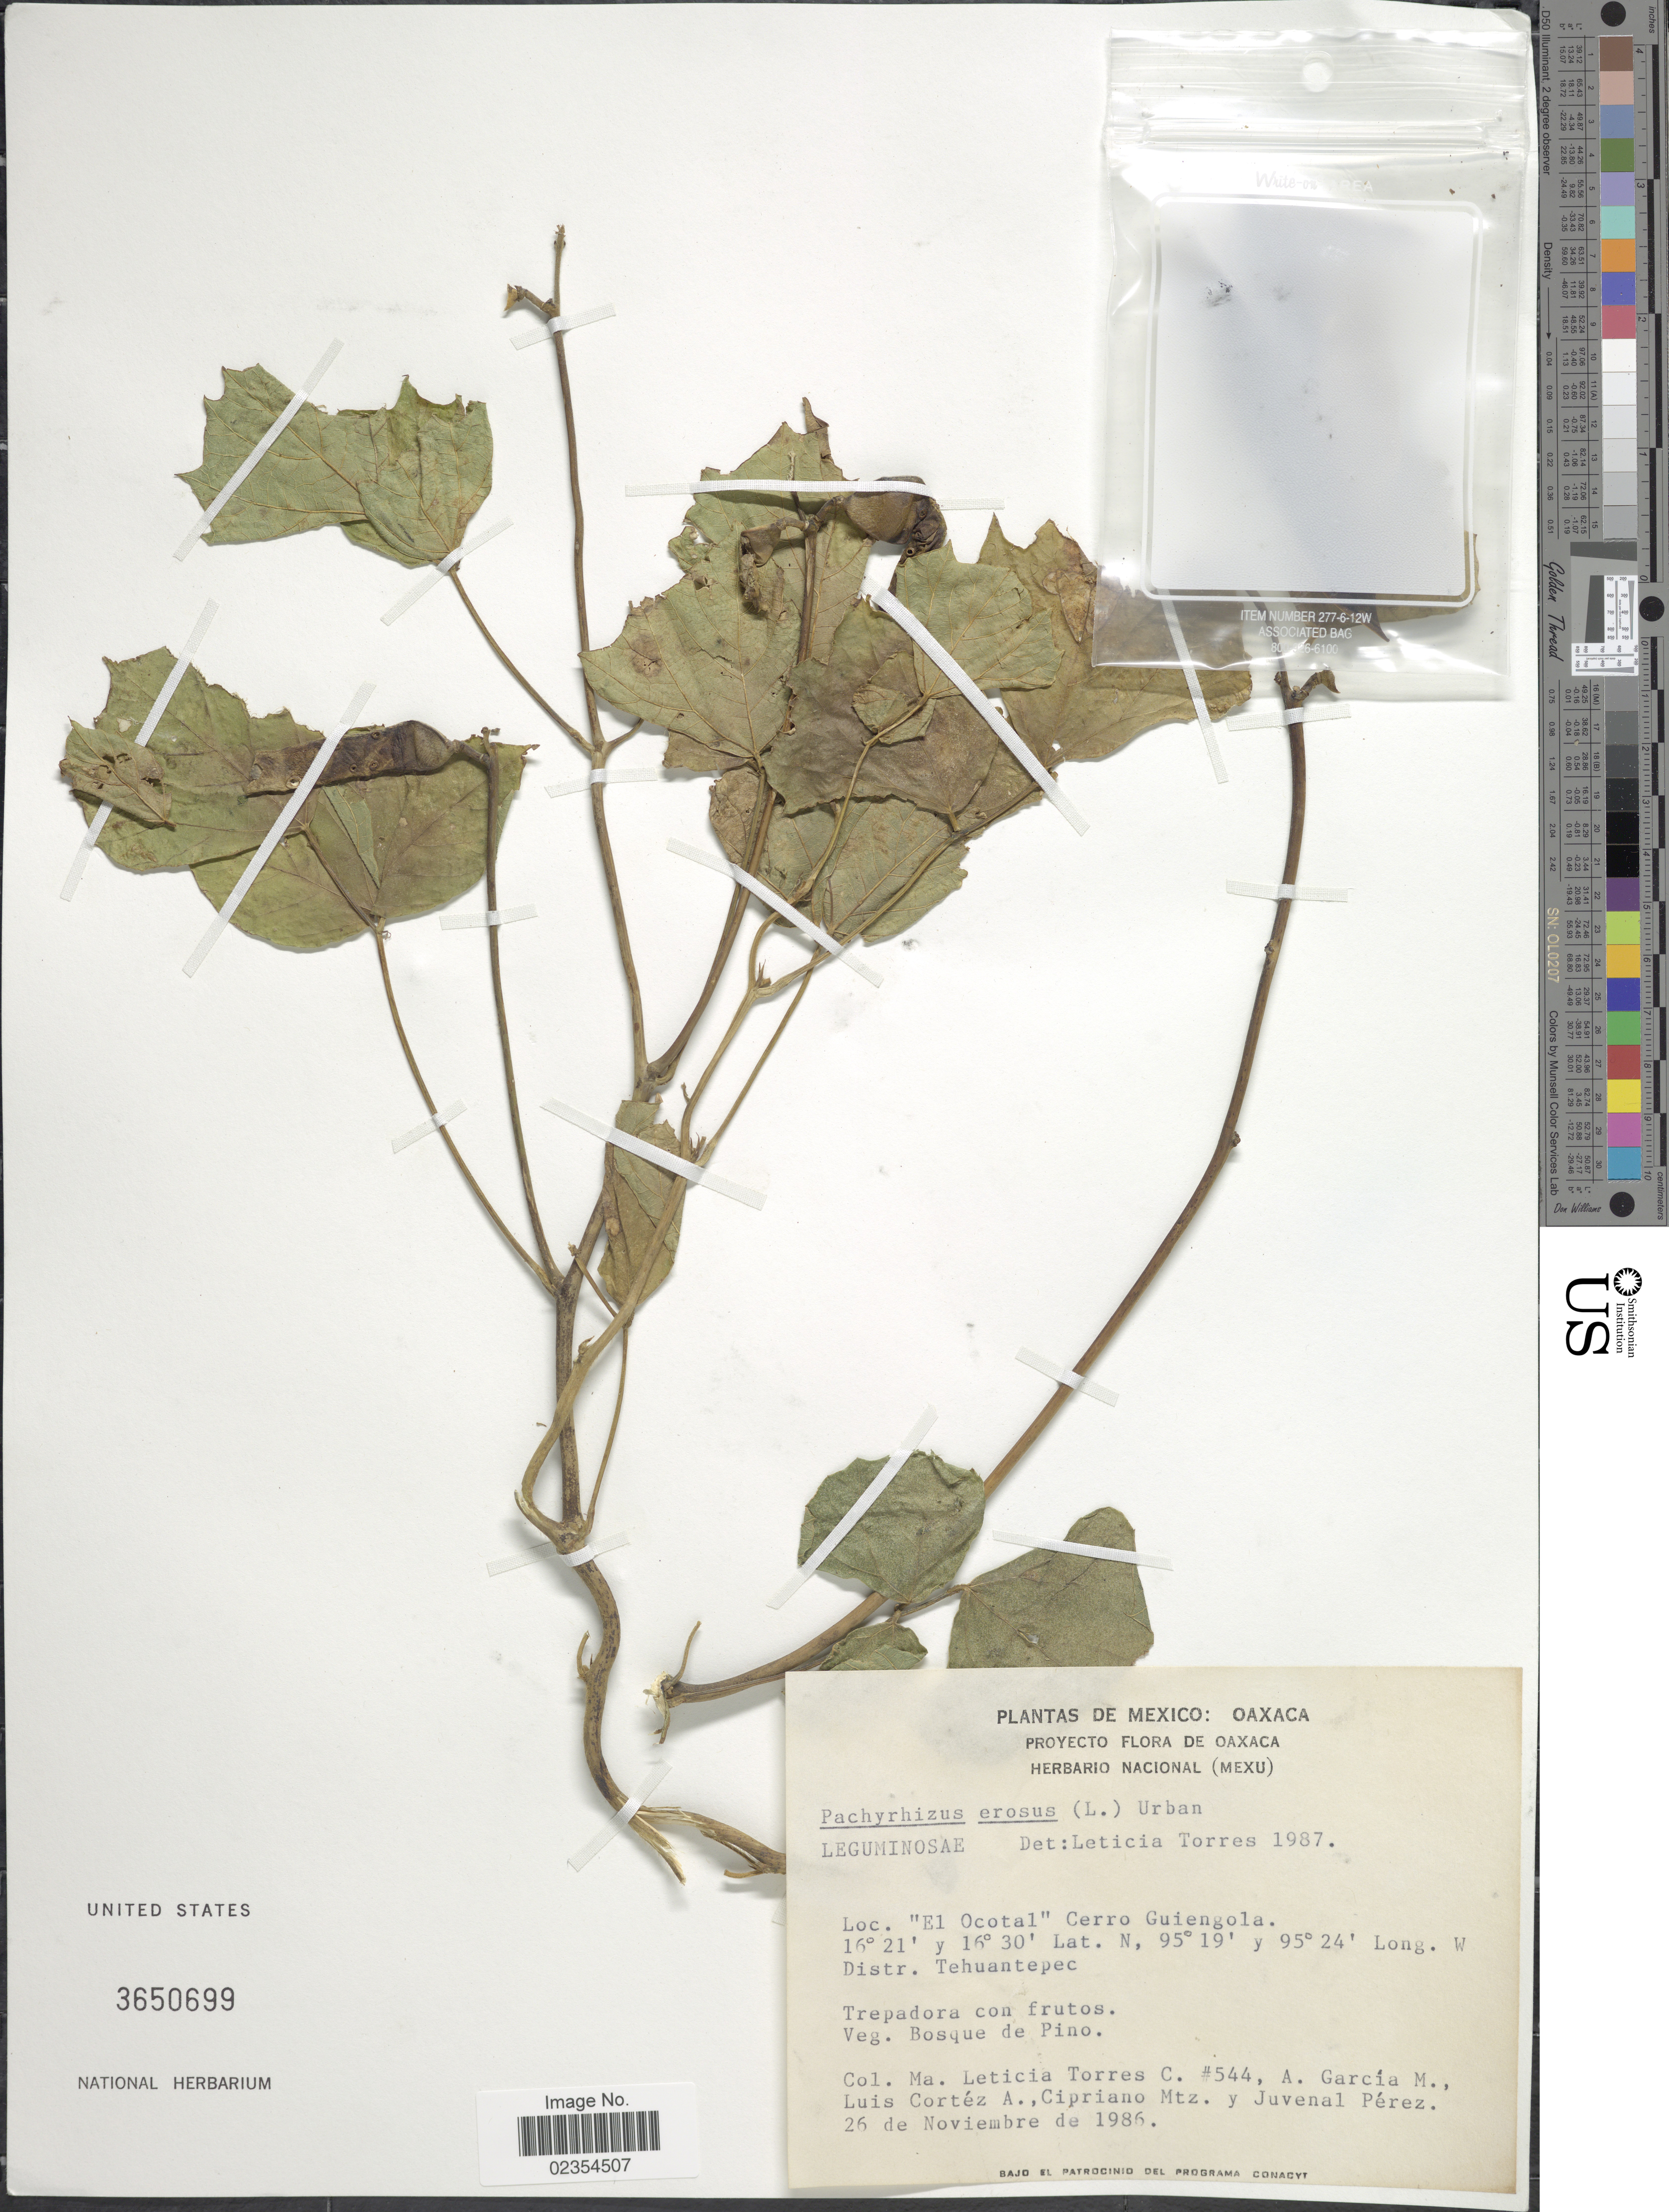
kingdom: Plantae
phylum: Tracheophyta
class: Magnoliopsida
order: Fabales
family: Fabaceae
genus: Pachyrhizus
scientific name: Pachyrhizus erosus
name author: (L.) Urb.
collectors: M. L. Torres Colin, A. García M., L. Cortez A., C. Martínez & J. Perez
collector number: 544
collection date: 1986-11-26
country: Mexico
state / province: Oaxaca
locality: El Ocotal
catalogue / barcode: US 3650699